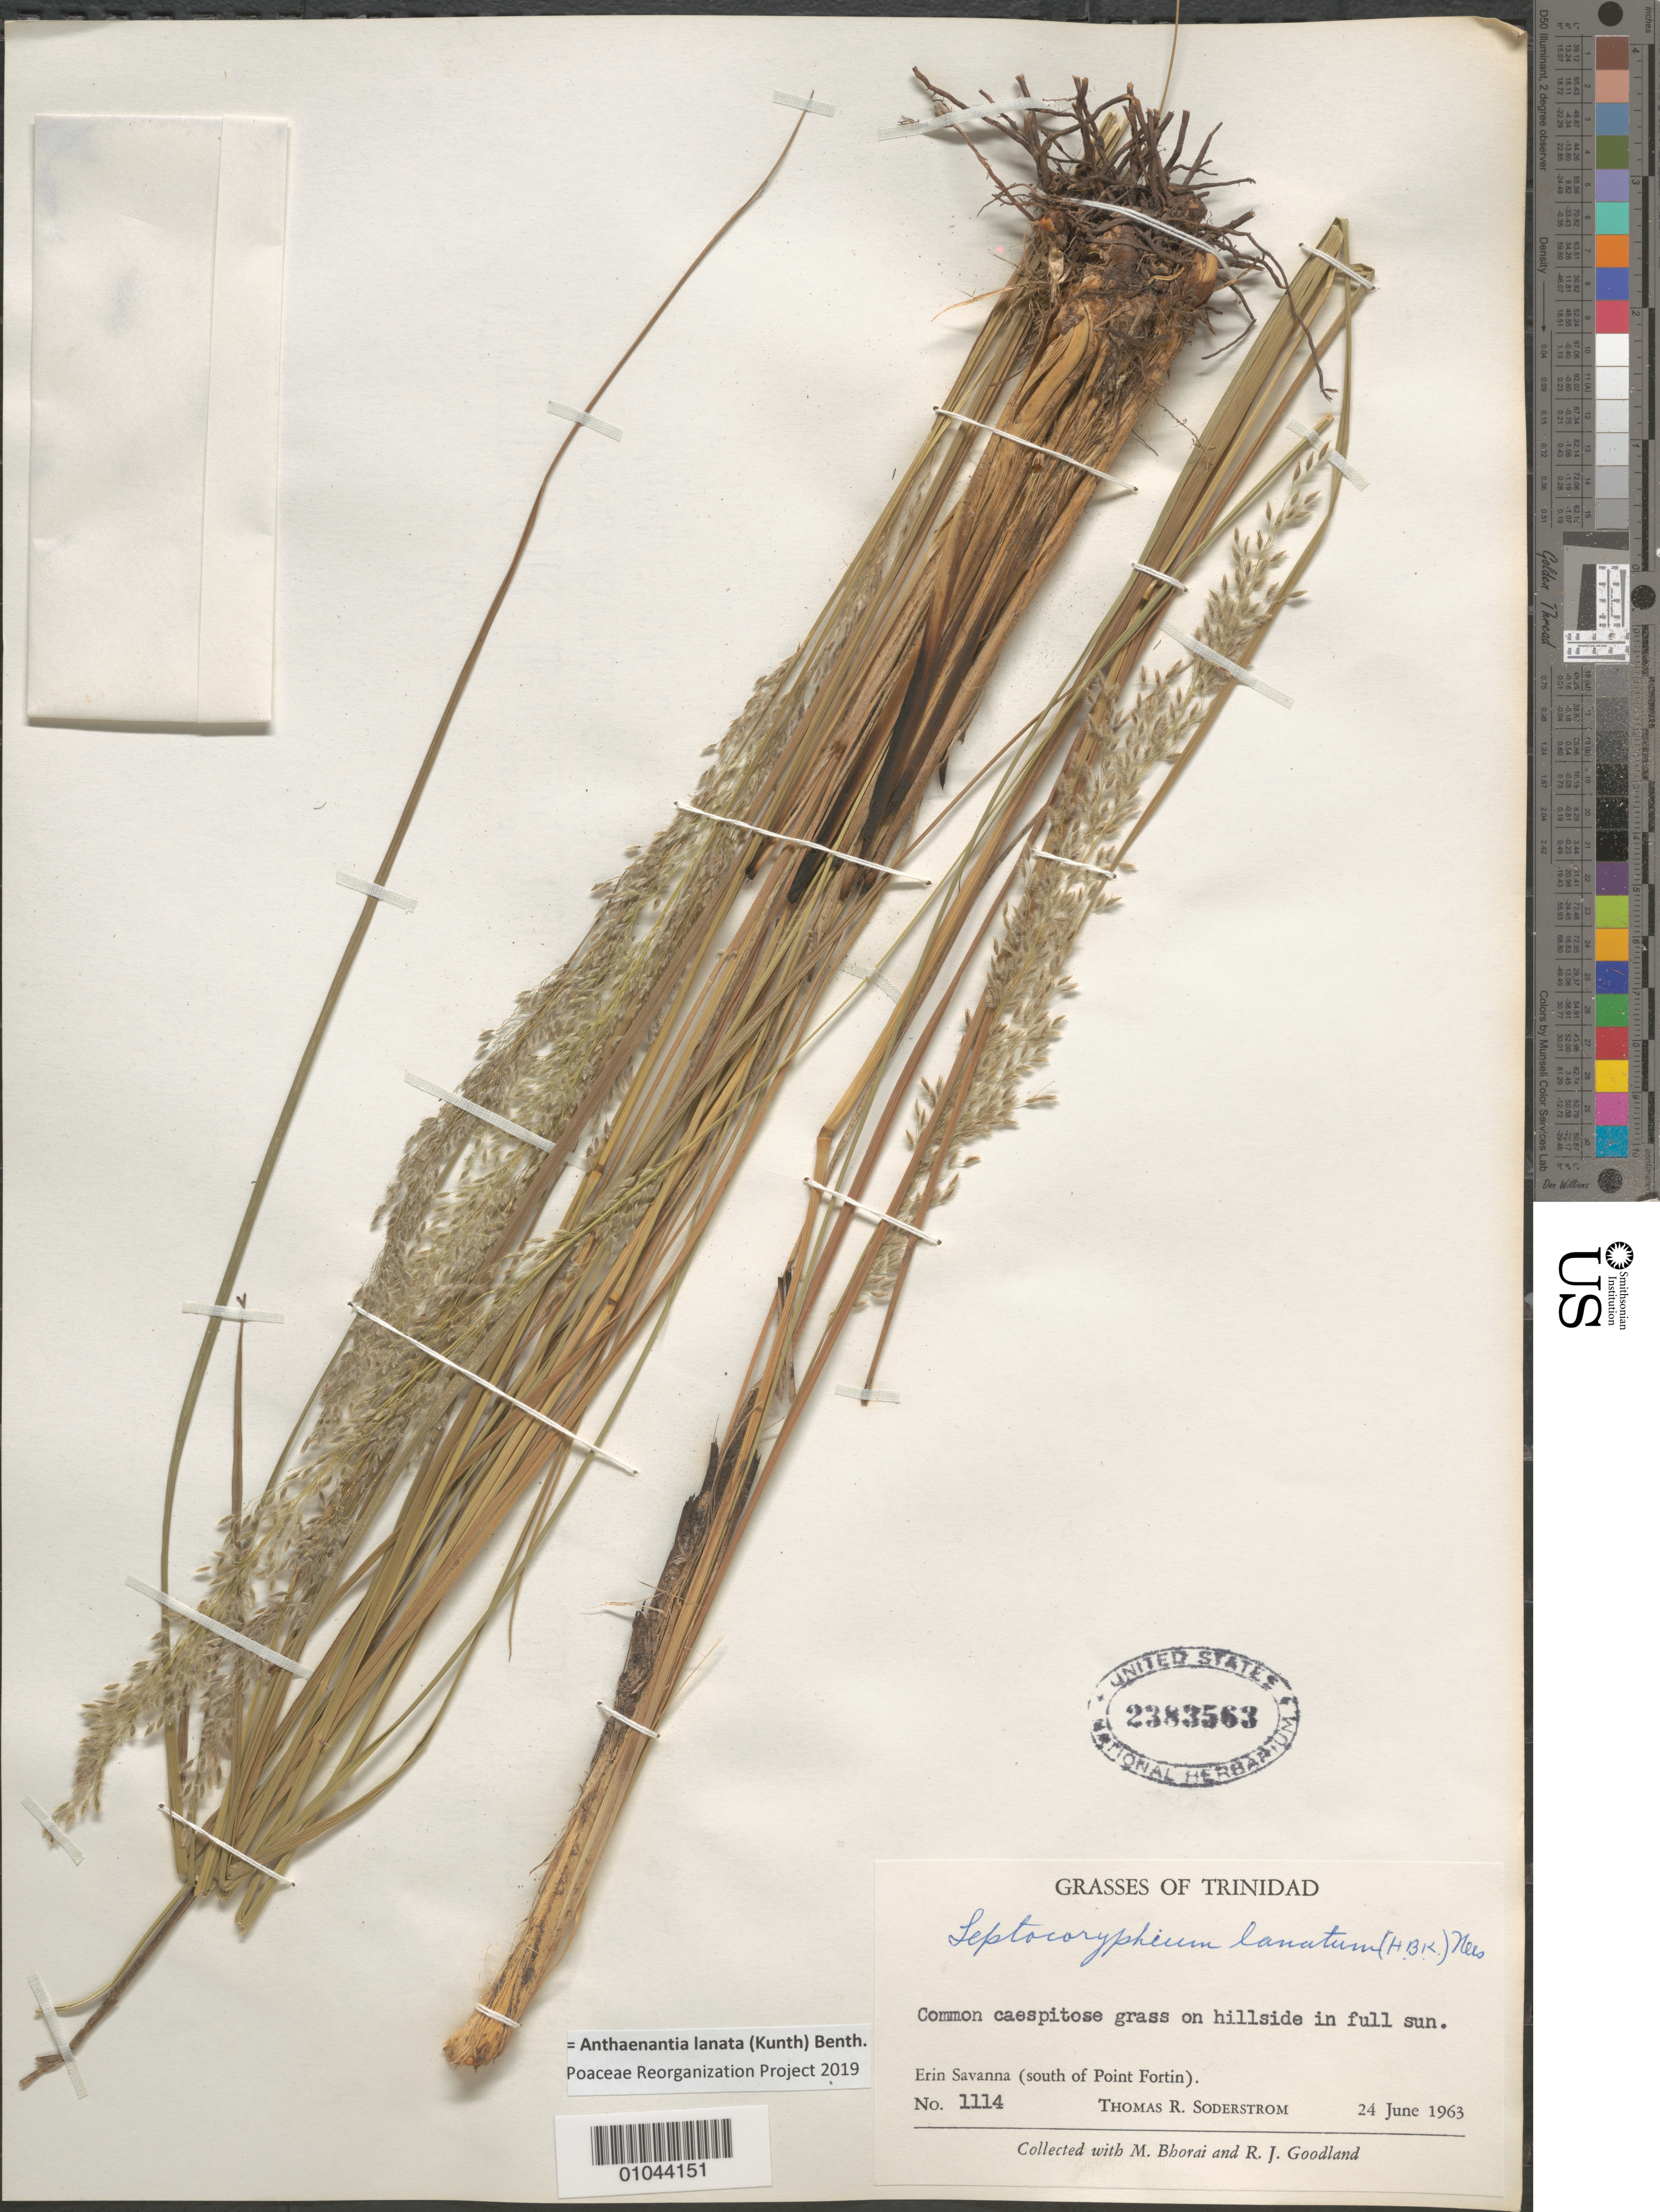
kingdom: Plantae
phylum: Tracheophyta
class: Liliopsida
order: Poales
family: Poaceae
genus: Leptocoryphium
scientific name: Leptocoryphium lanatum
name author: (Kunth) Nees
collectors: T. R. Soderstrom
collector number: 1114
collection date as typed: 24 Jun 1963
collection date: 1963-06-24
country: Trinidad and Tobago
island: Trinidad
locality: south of Point Fortin, Erin Savanna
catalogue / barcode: US 2383563